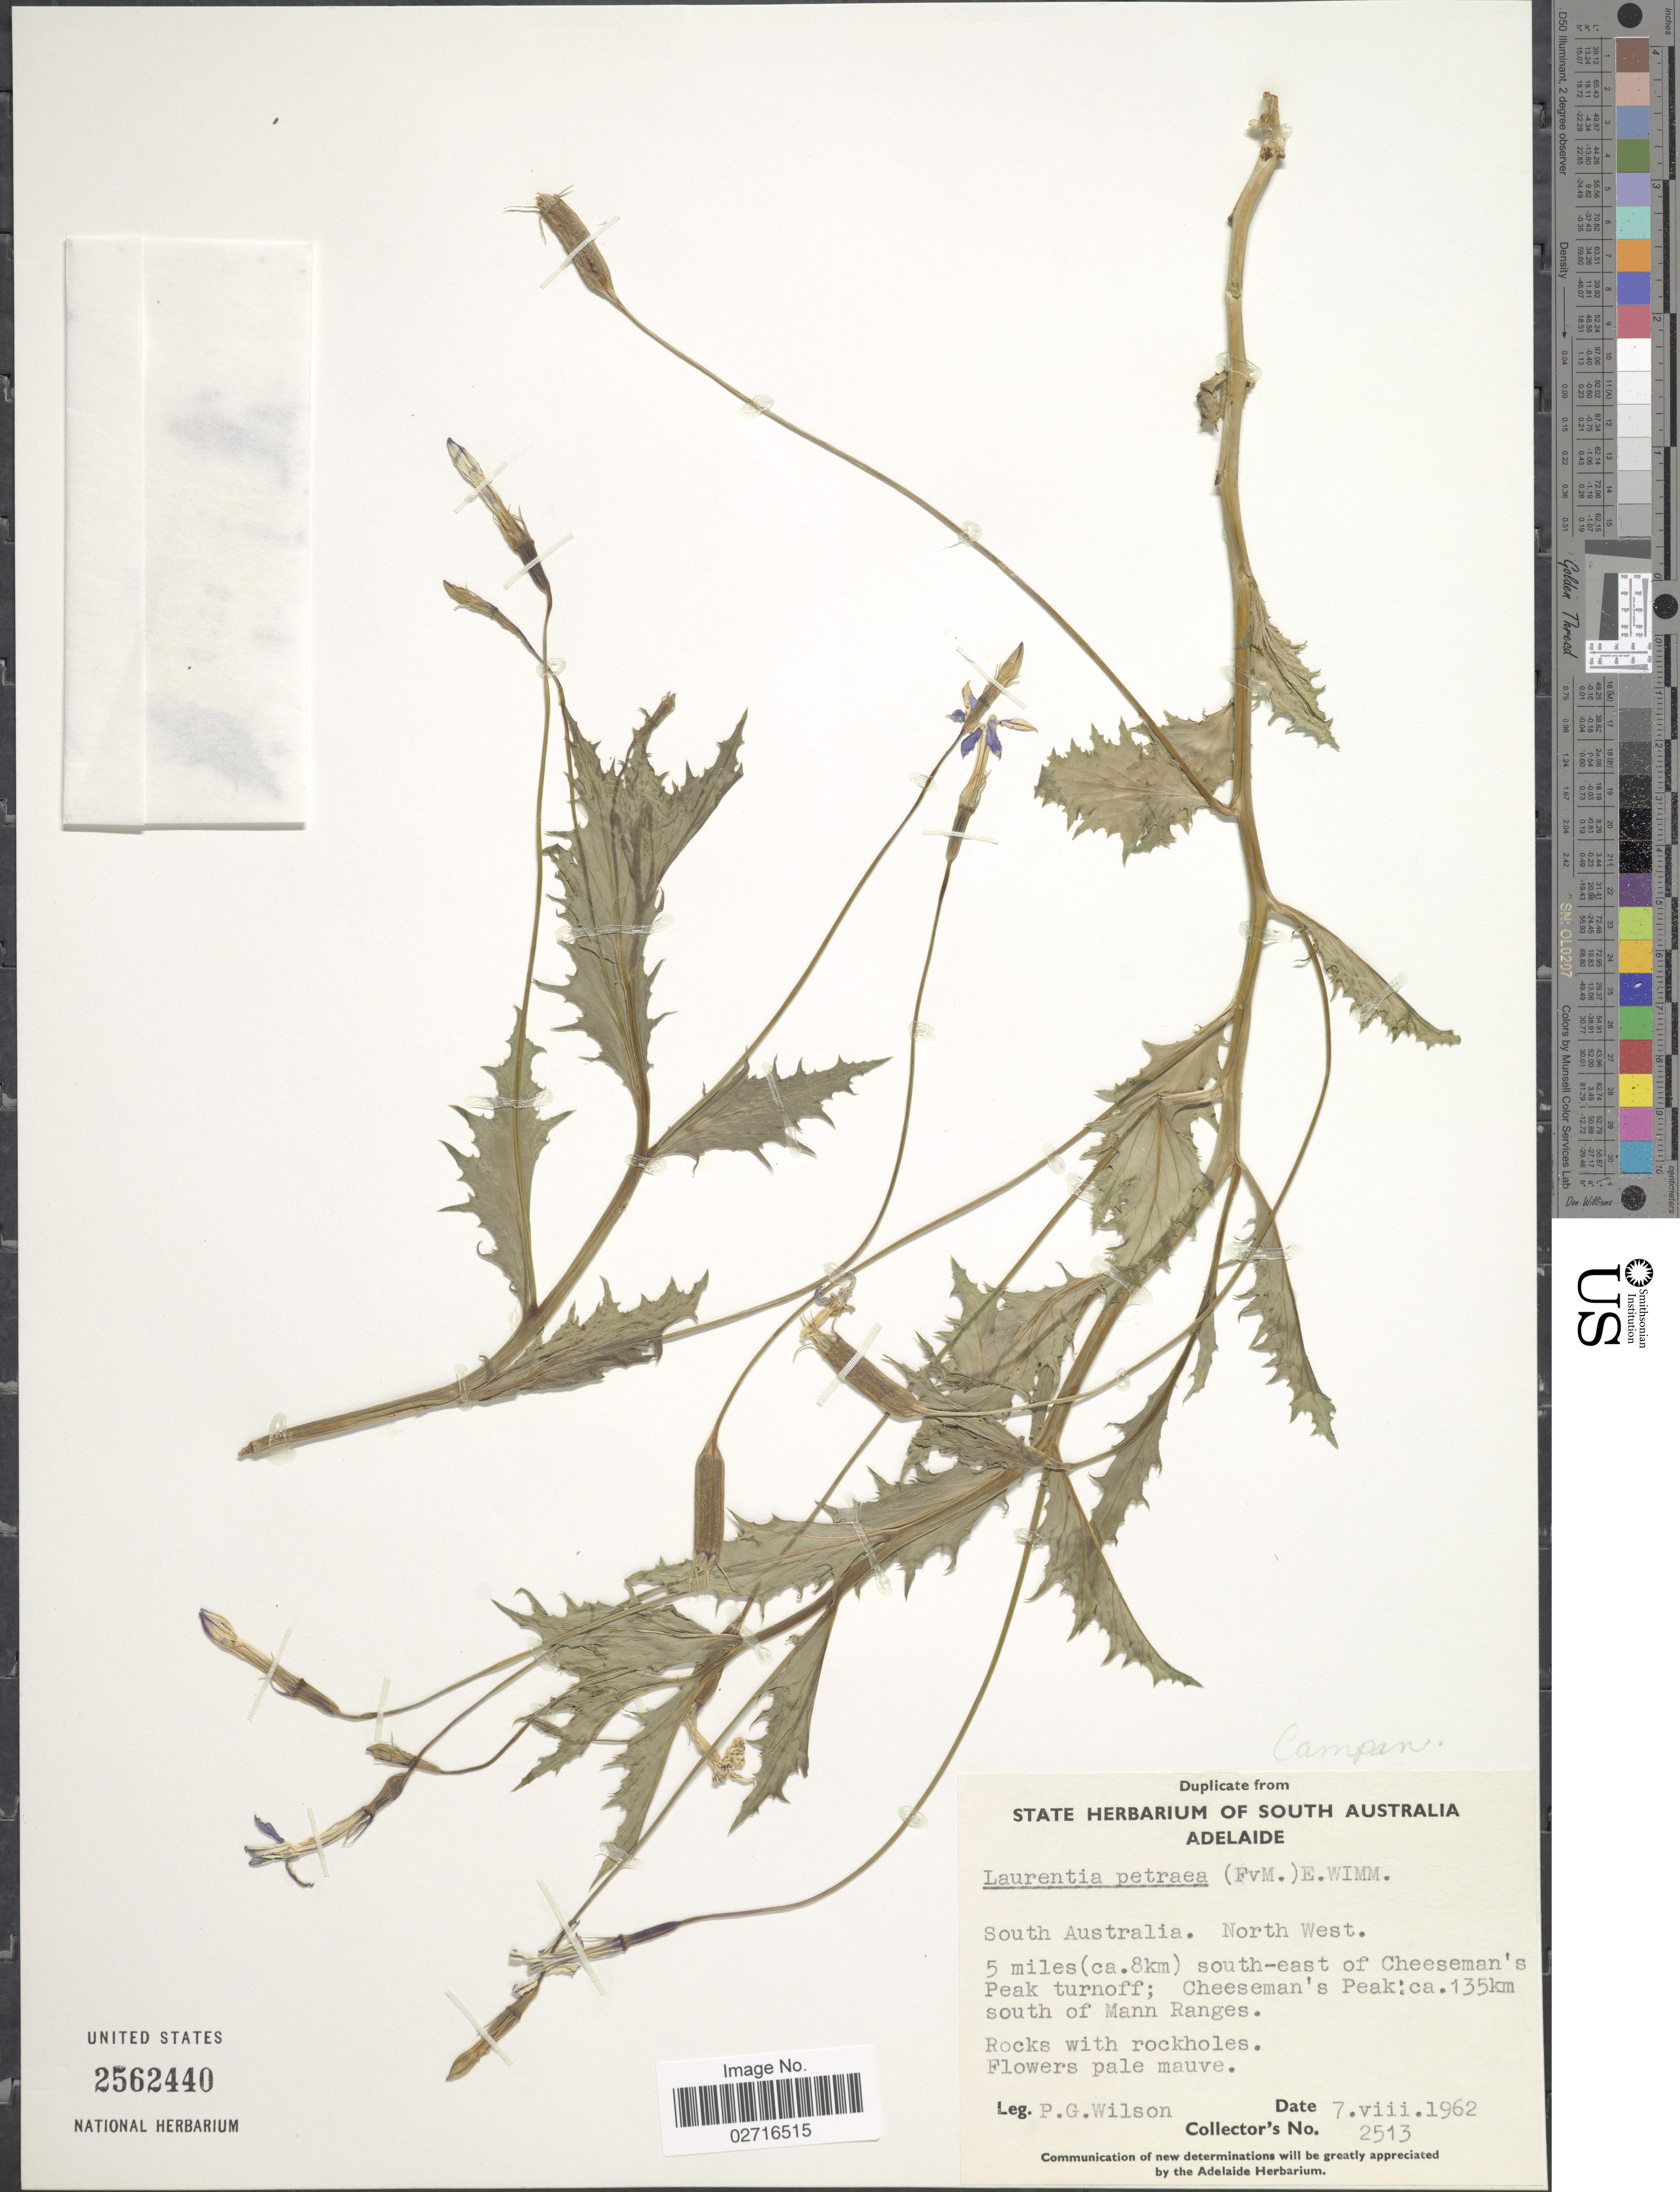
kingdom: Plantae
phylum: Tracheophyta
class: Magnoliopsida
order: Asterales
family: Campanulaceae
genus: Laurentia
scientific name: Laurentia petraea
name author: (F. Muell.) E. Wimm.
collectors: P. G. Wilson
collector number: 2513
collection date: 1962-08-07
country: Australia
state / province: South Australia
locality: North West, 5 miles (ca. 8km) south-east of Cheeseman's Peak turnoff; Cheeseman's Peak: ca. 135 km south of Mann Ranges.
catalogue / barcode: US 2562440